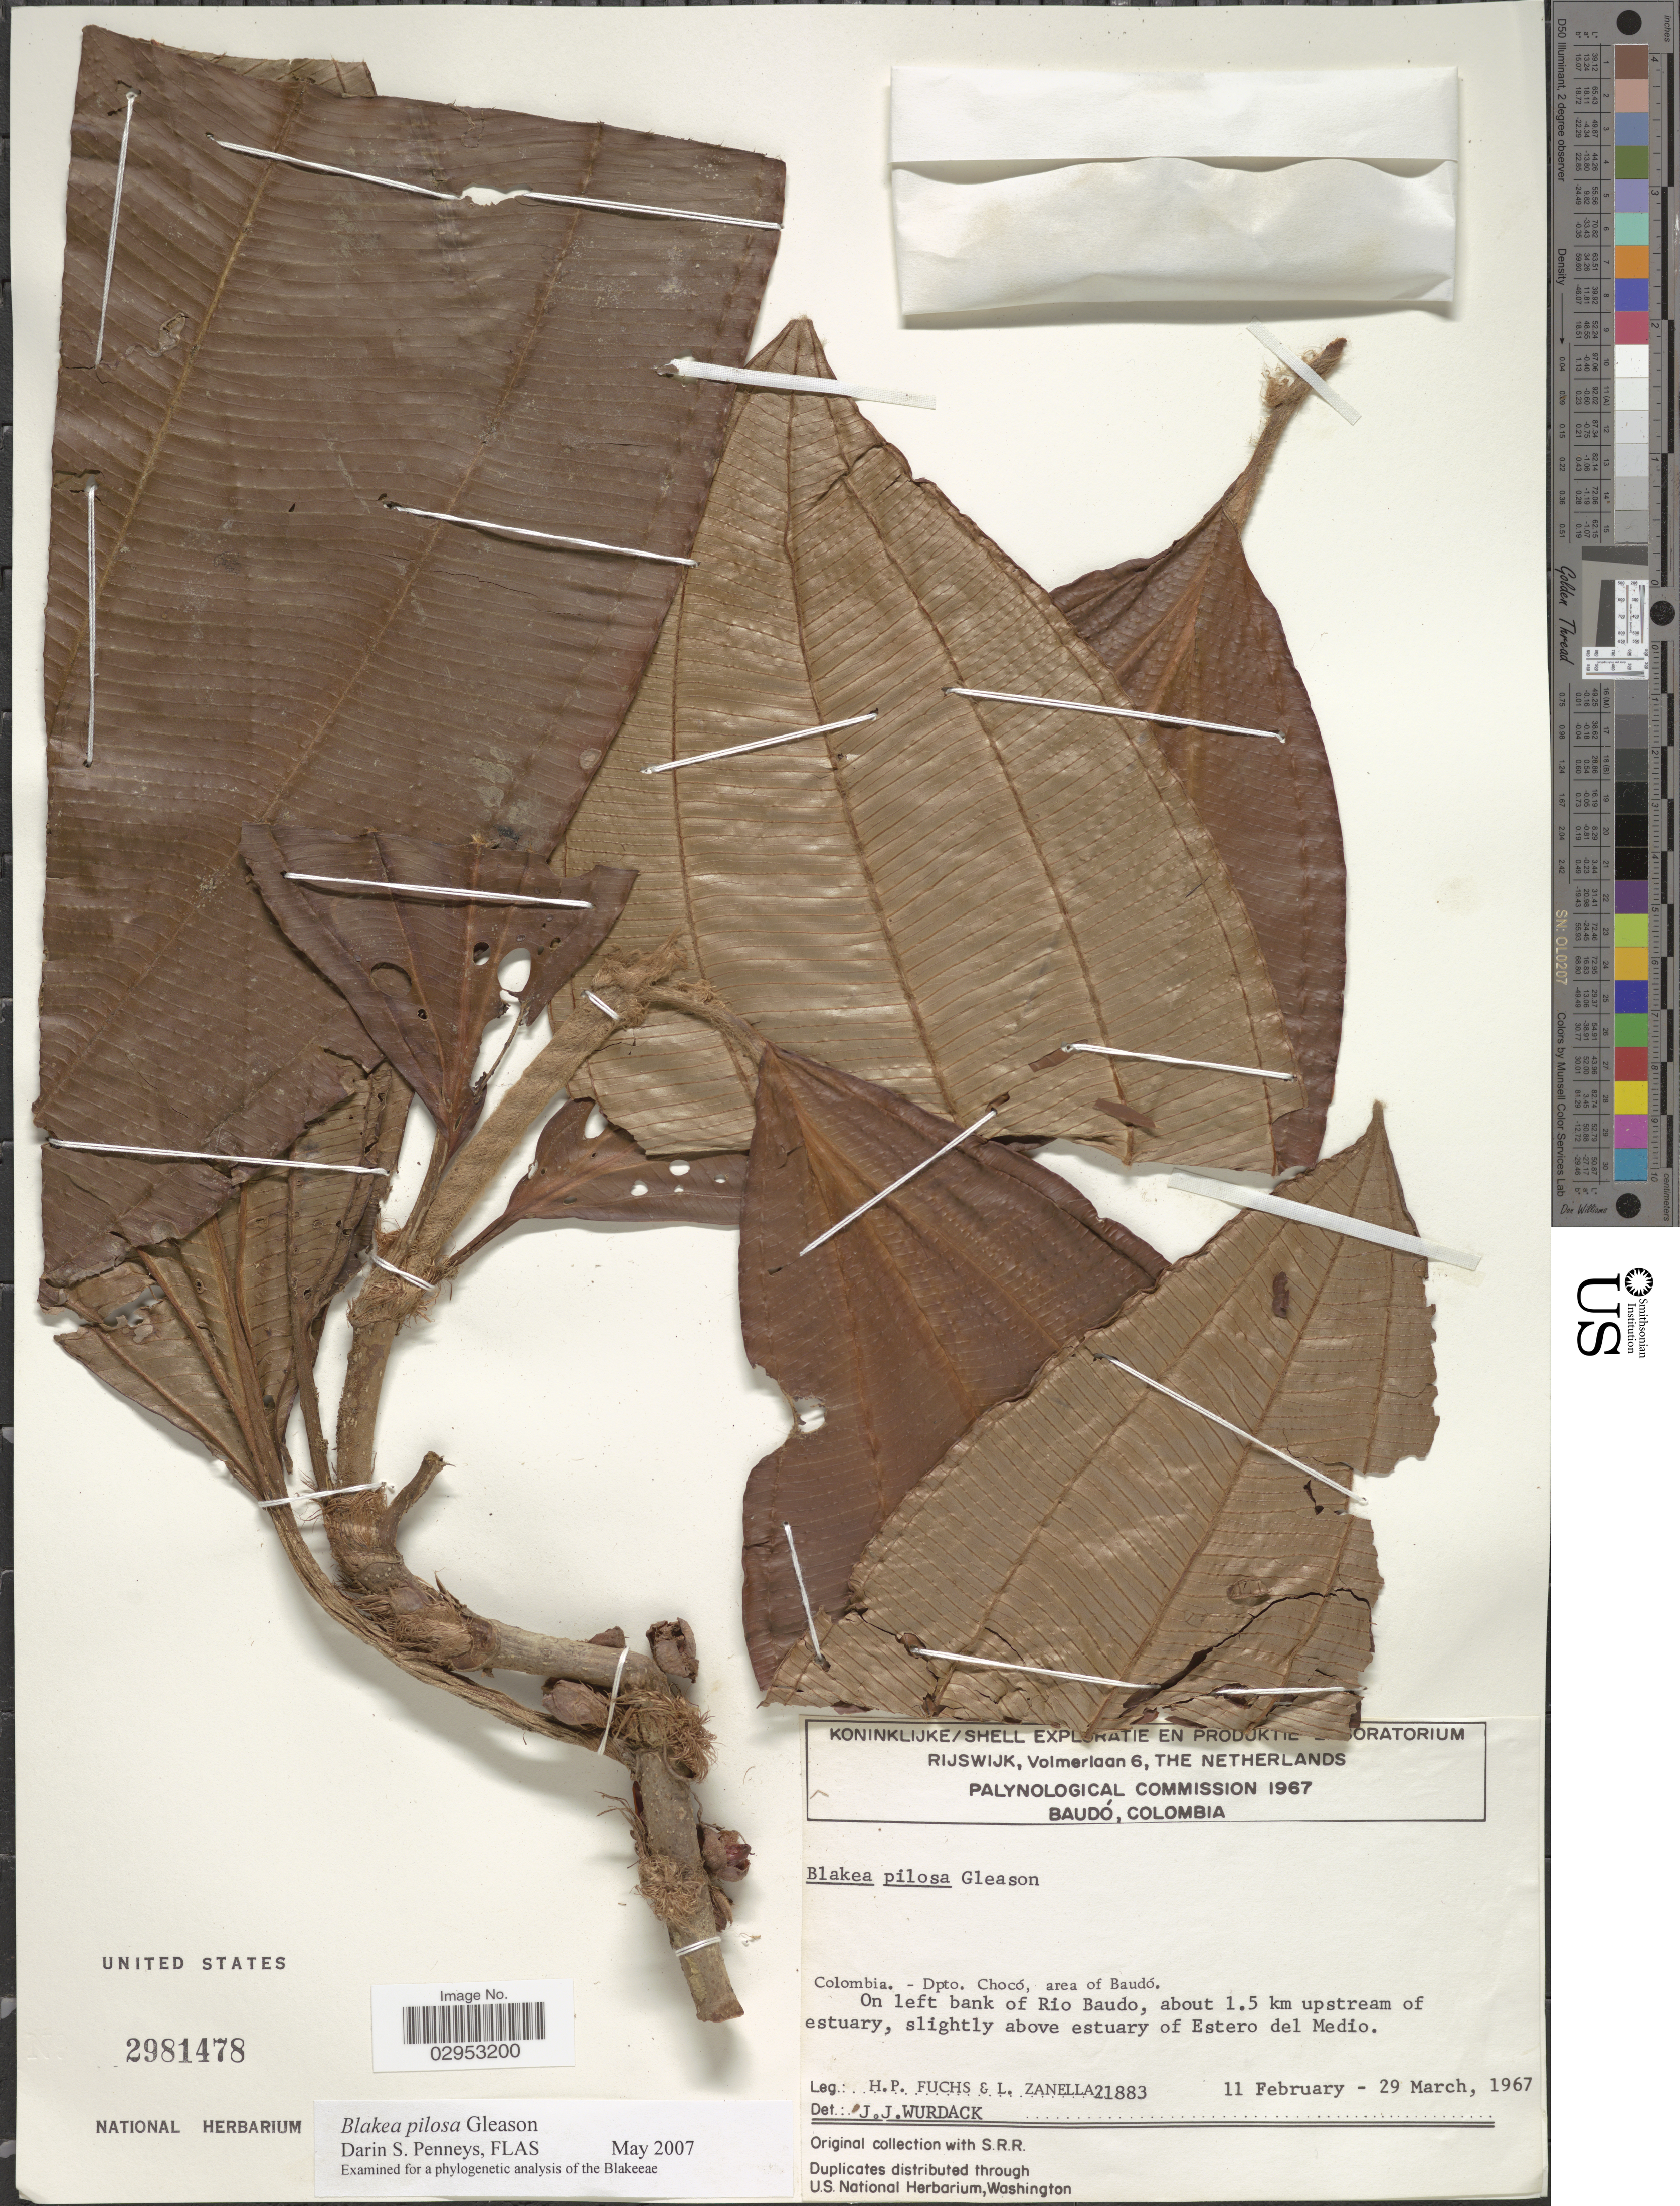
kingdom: Plantae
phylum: Tracheophyta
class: Magnoliopsida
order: Myrtales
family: Melastomataceae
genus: Blakea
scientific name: Blakea pilosa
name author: Gleason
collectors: H. P. Fuchs & L. Zanella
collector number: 21883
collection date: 1967-02-11/1967-03-29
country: Colombia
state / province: Chocó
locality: Spto. Chocó, area of Baudó. On left bank of Rio Baudo, about 1.5 km upstream of estuary, slightly above estuary of Estero del Medio.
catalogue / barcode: US 2981478